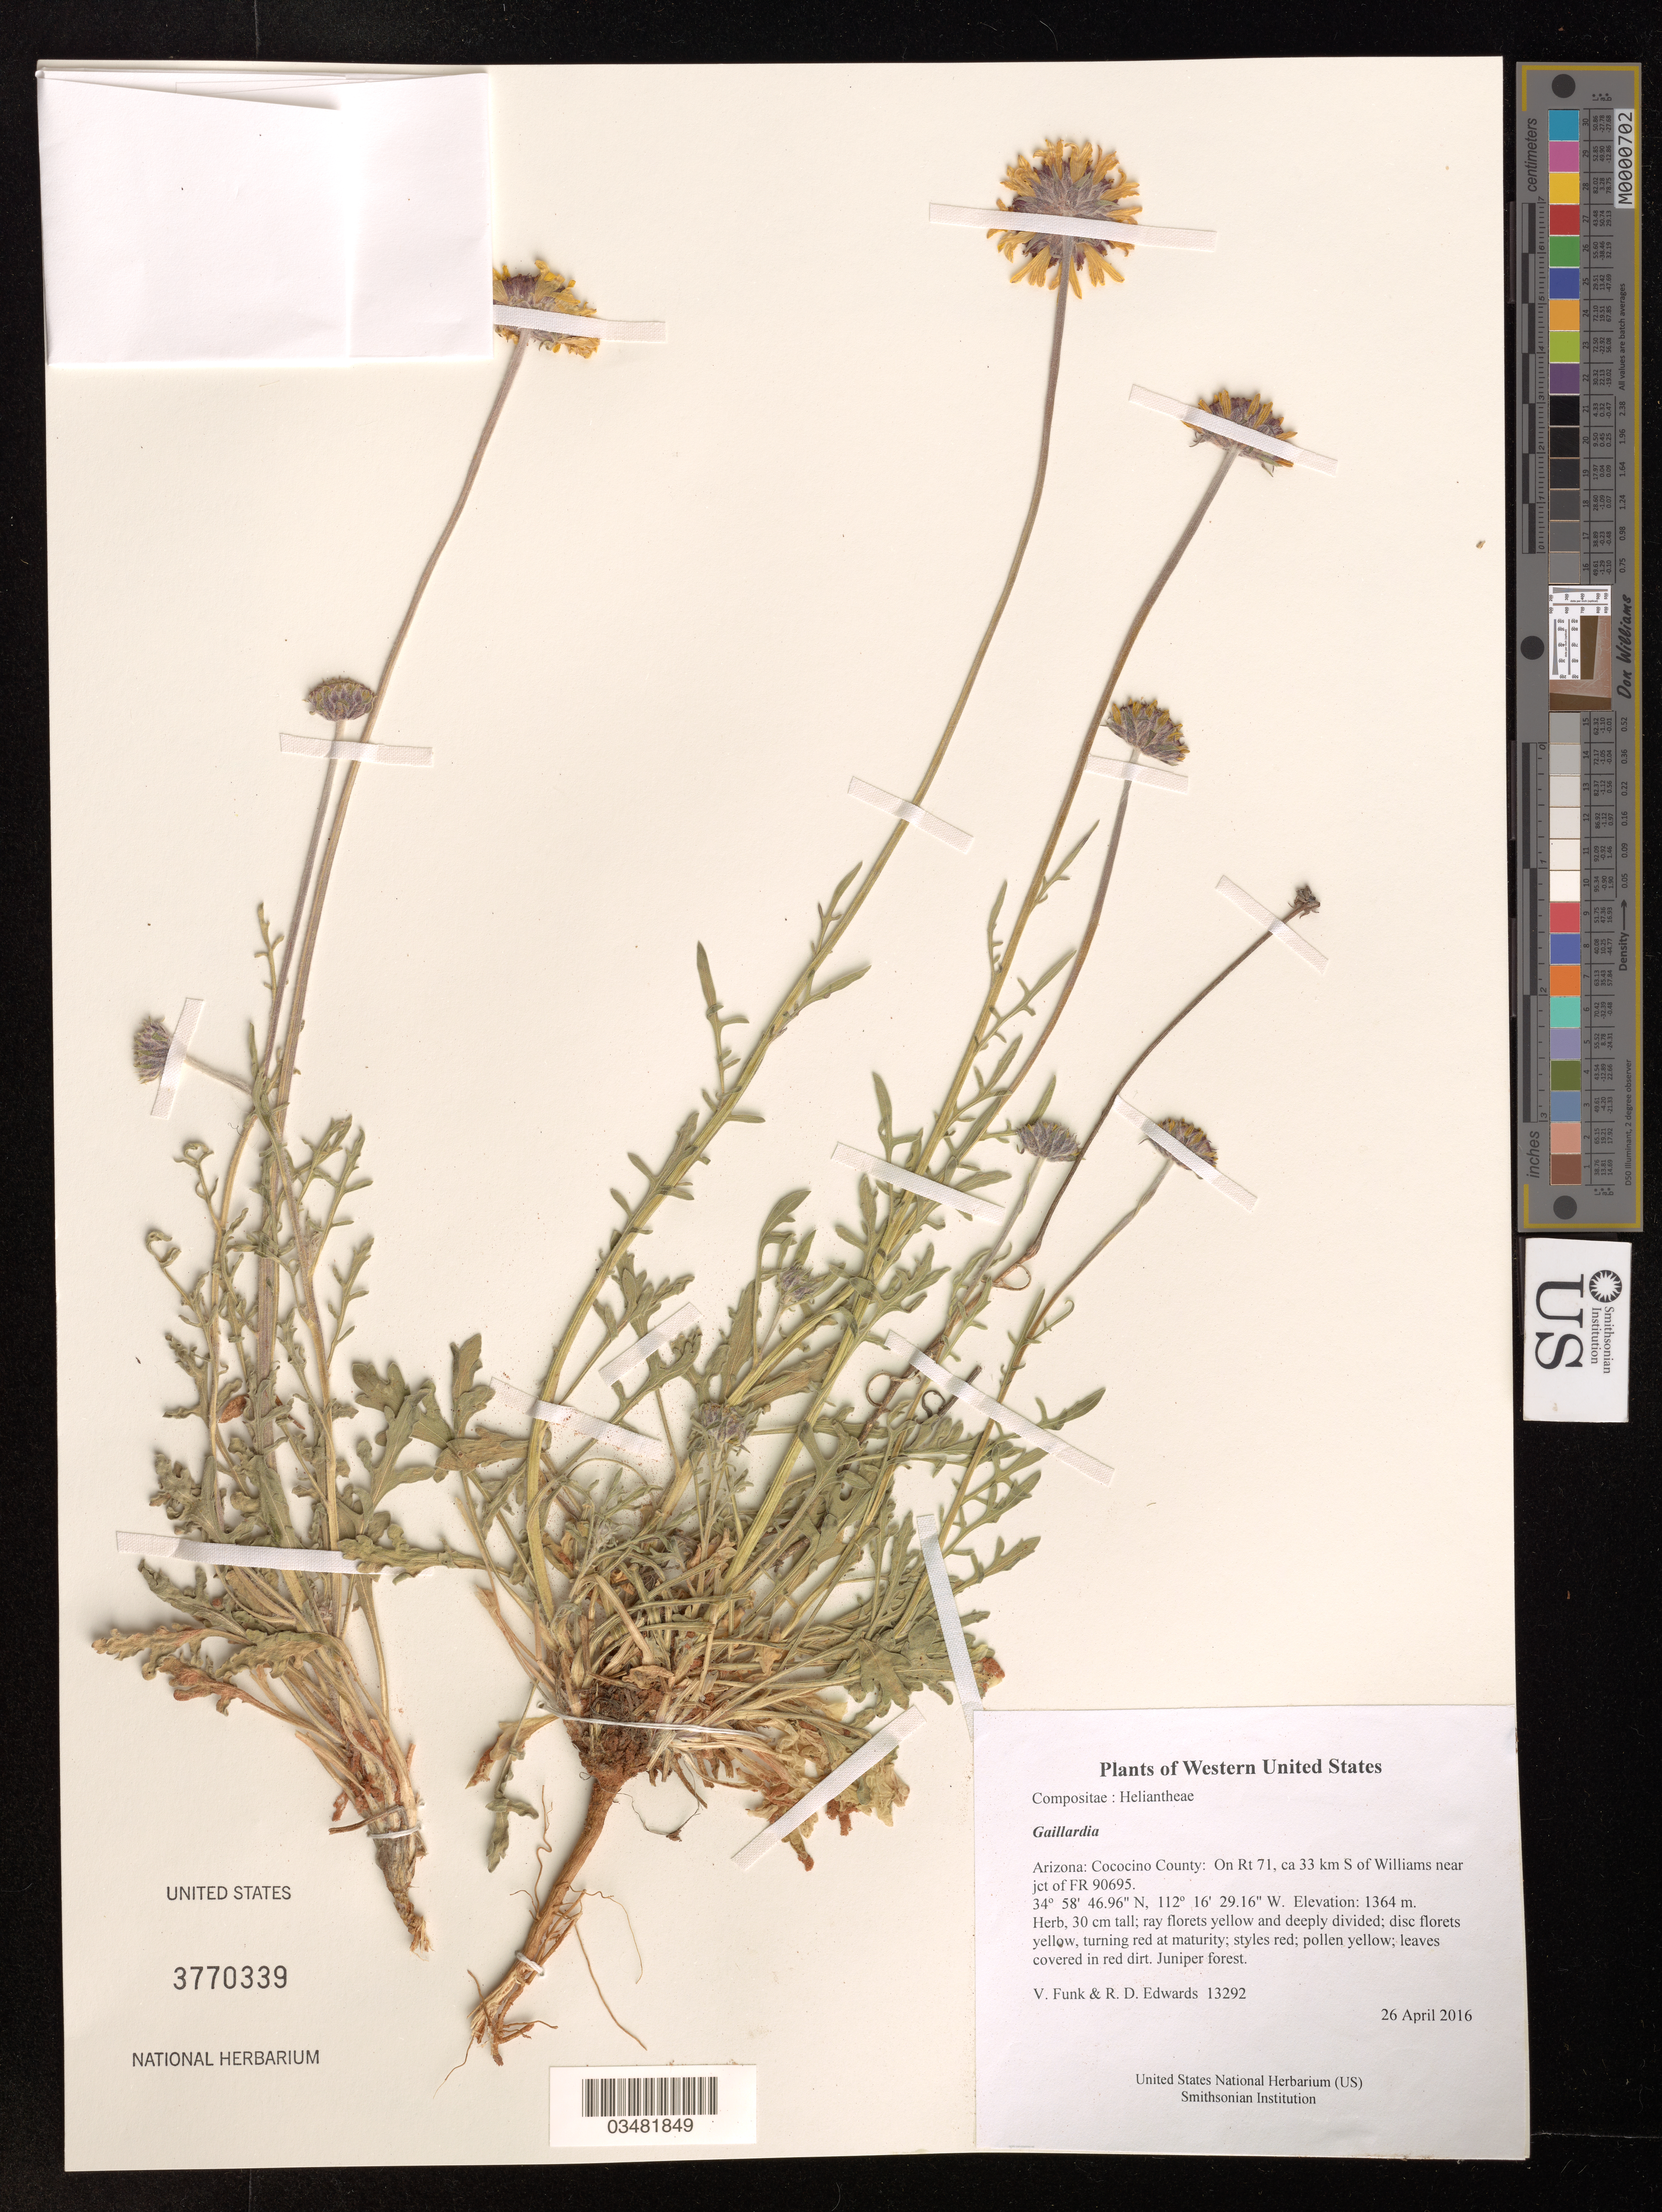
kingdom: Plantae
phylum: Tracheophyta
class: Magnoliopsida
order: Asterales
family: Asteraceae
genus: Gaillardia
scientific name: Gaillardia sp.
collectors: R.D. Edwards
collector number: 13292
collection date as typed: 26 April 2016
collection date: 2016-04-26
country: United States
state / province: Arizona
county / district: Cococino County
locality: On Rt 71, ca 33 km S of Williams near jct of FR 90695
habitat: Juniper forest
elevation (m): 1364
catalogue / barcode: US 3770339